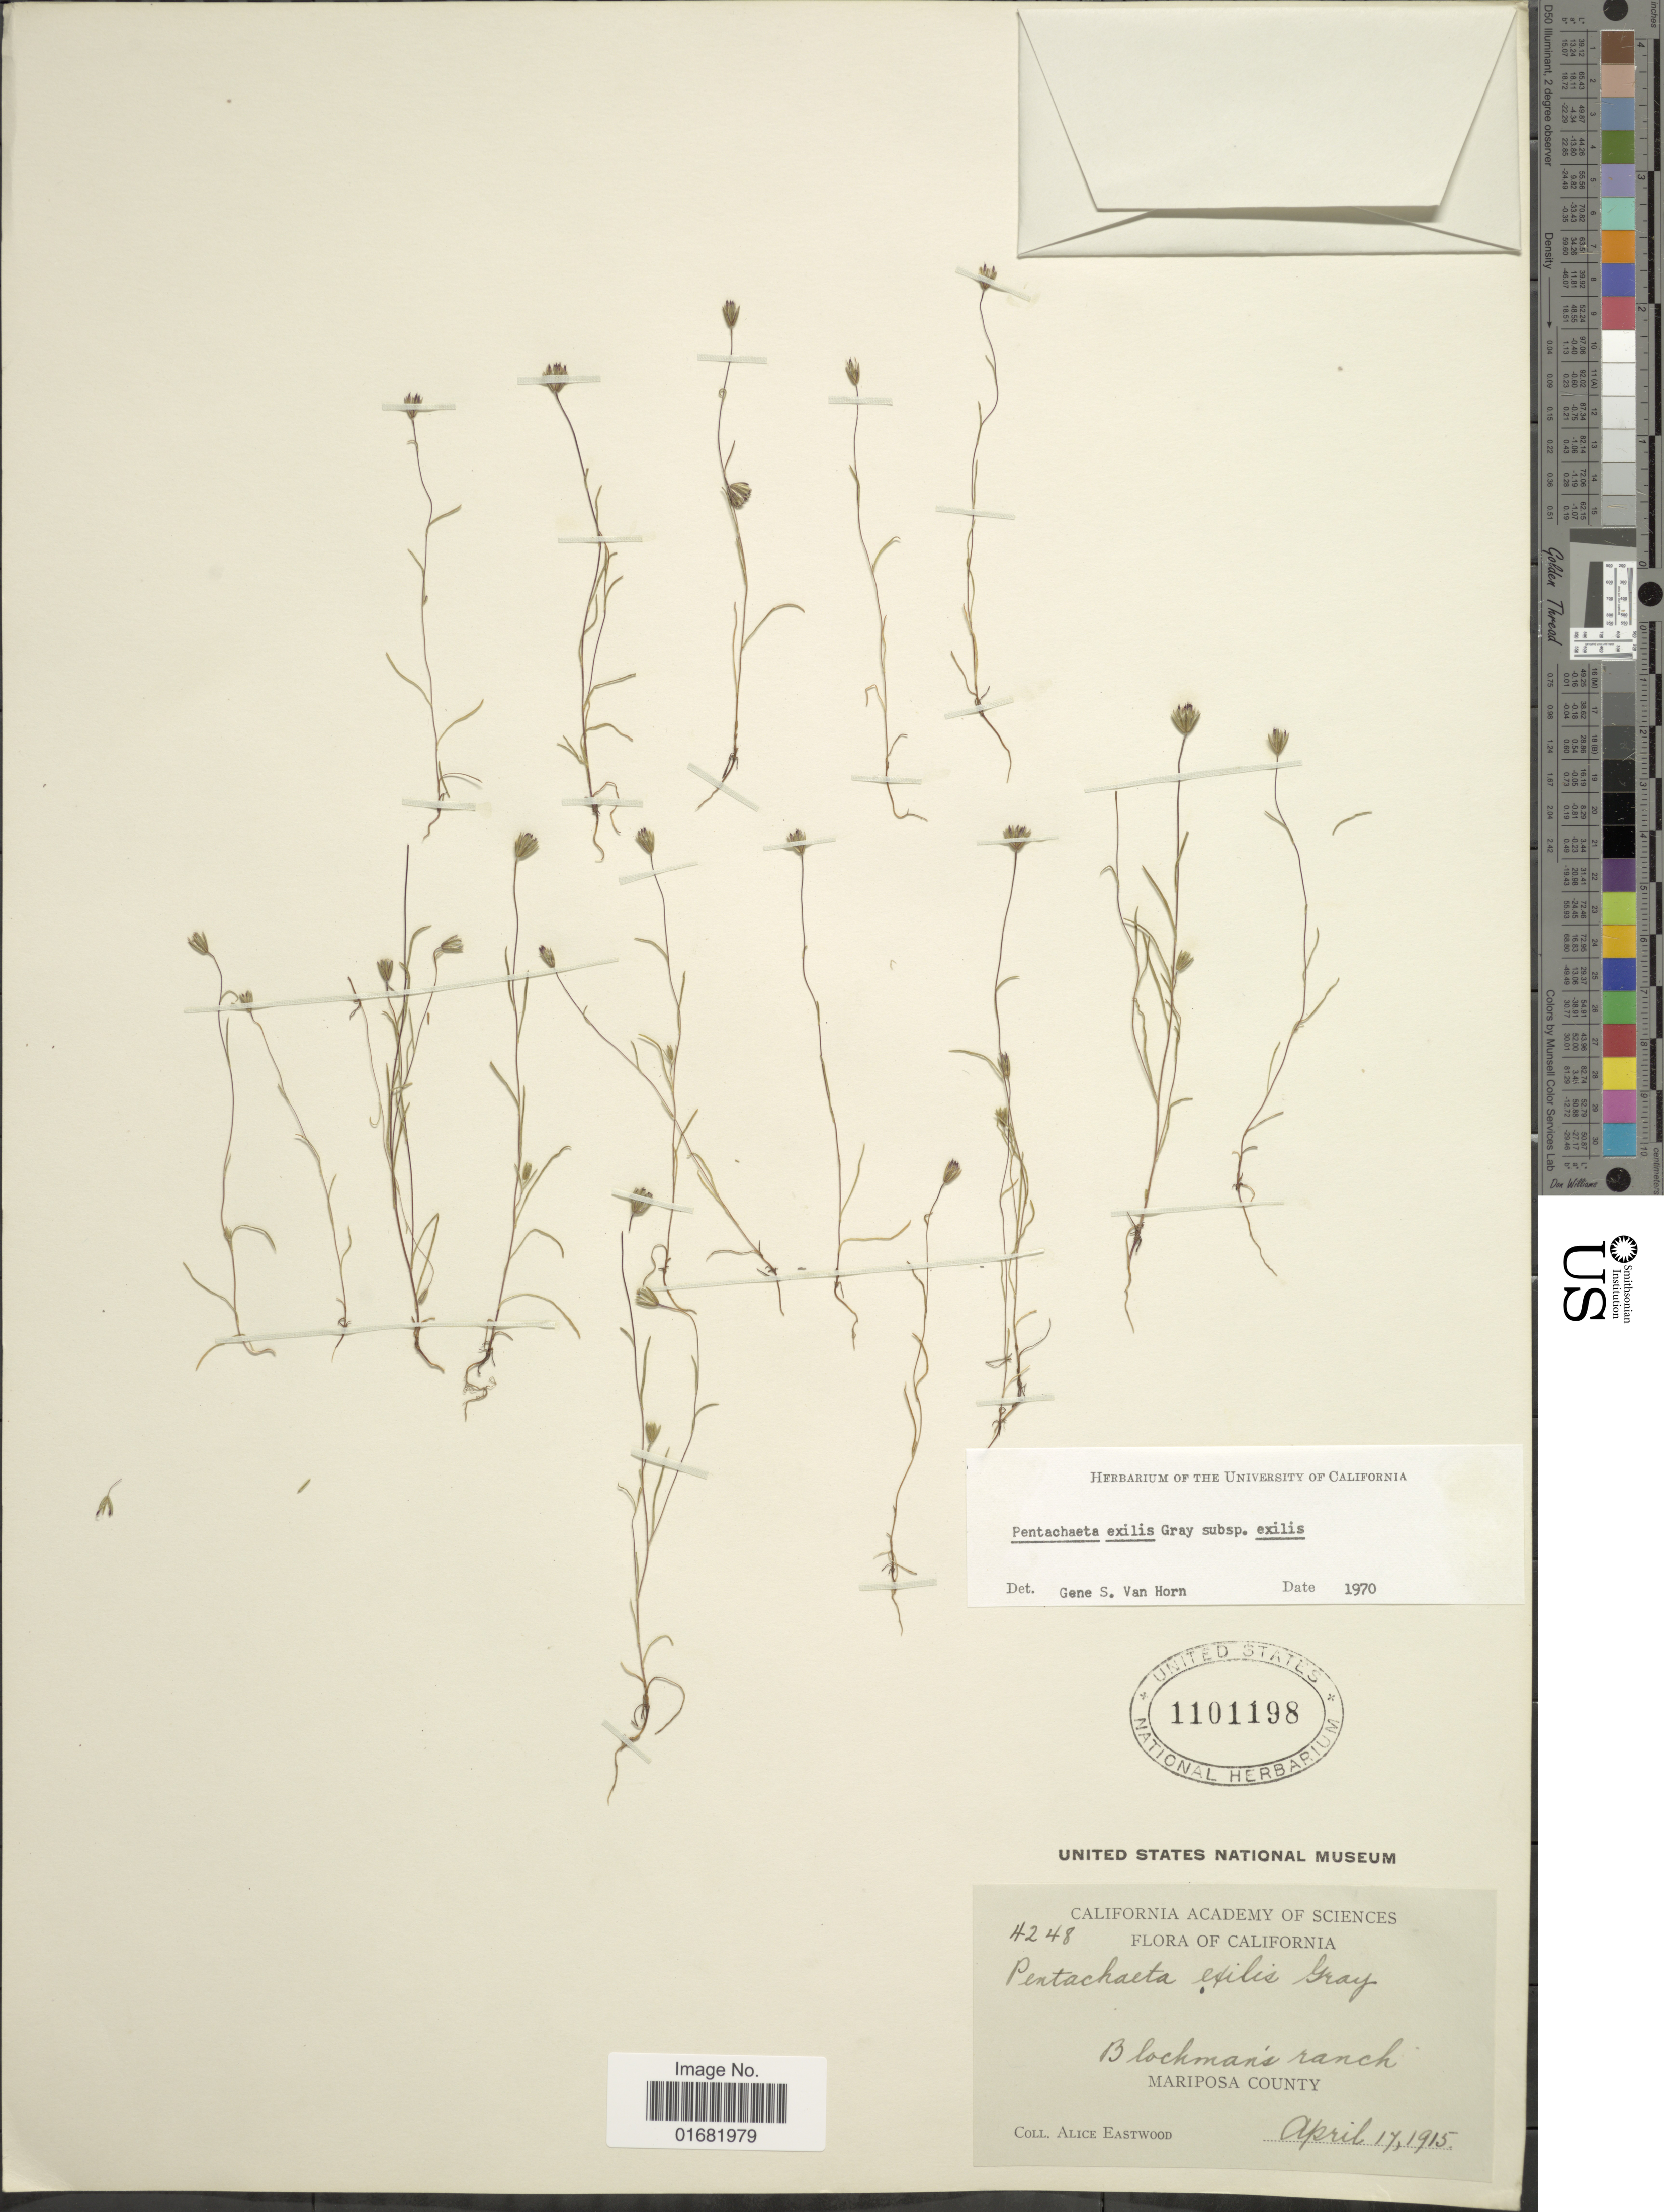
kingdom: Plantae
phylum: Tracheophyta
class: Magnoliopsida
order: Asterales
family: Asteraceae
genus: Pentachaeta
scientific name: Pentachaeta exilis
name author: A. Gray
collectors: A. Eastwood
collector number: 4248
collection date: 1915-04-17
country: United States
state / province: California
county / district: Mariposa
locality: Blockman's ranch. Mariposa County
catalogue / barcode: US 1101198